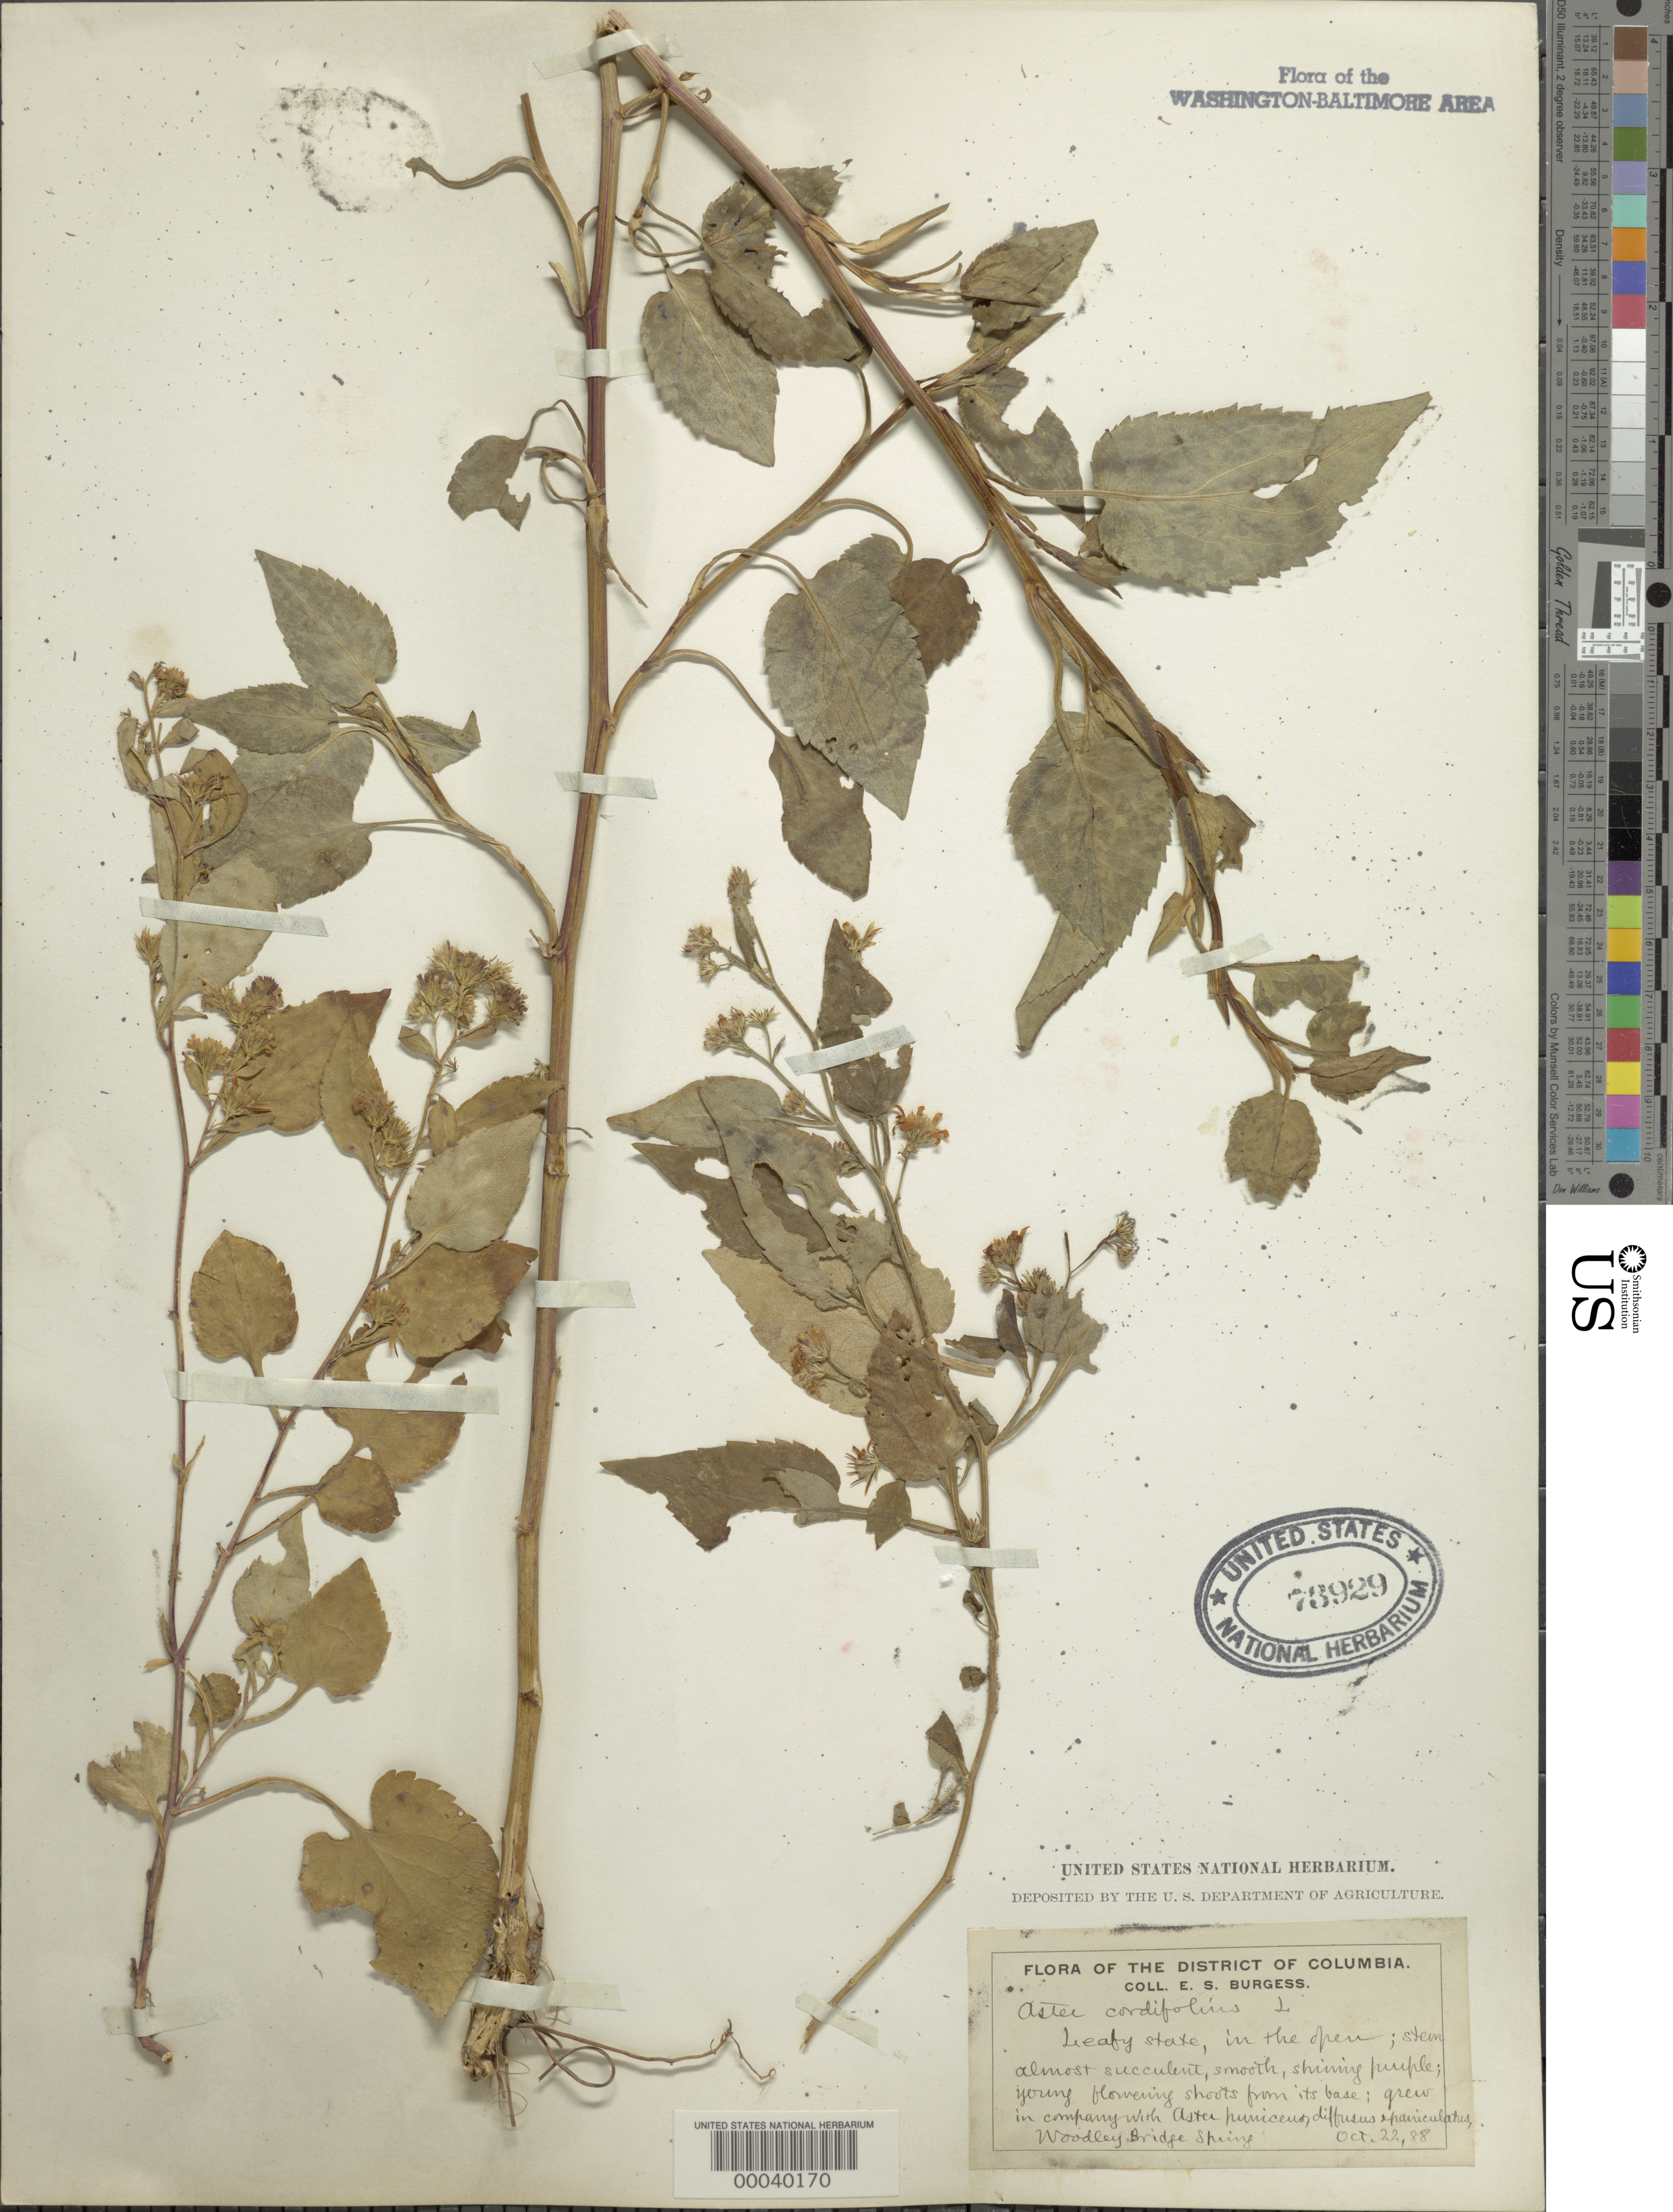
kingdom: Plantae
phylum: Tracheophyta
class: Magnoliopsida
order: Asterales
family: Asteraceae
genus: Symphyotrichum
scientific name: Symphyotrichum cordifolium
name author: (L.) G.L. Nesom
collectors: E. Burgess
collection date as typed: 22 Oct 1888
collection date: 1888-10-22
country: United States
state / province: District of Columbia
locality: Woodley Bridge Spring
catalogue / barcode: US 73929